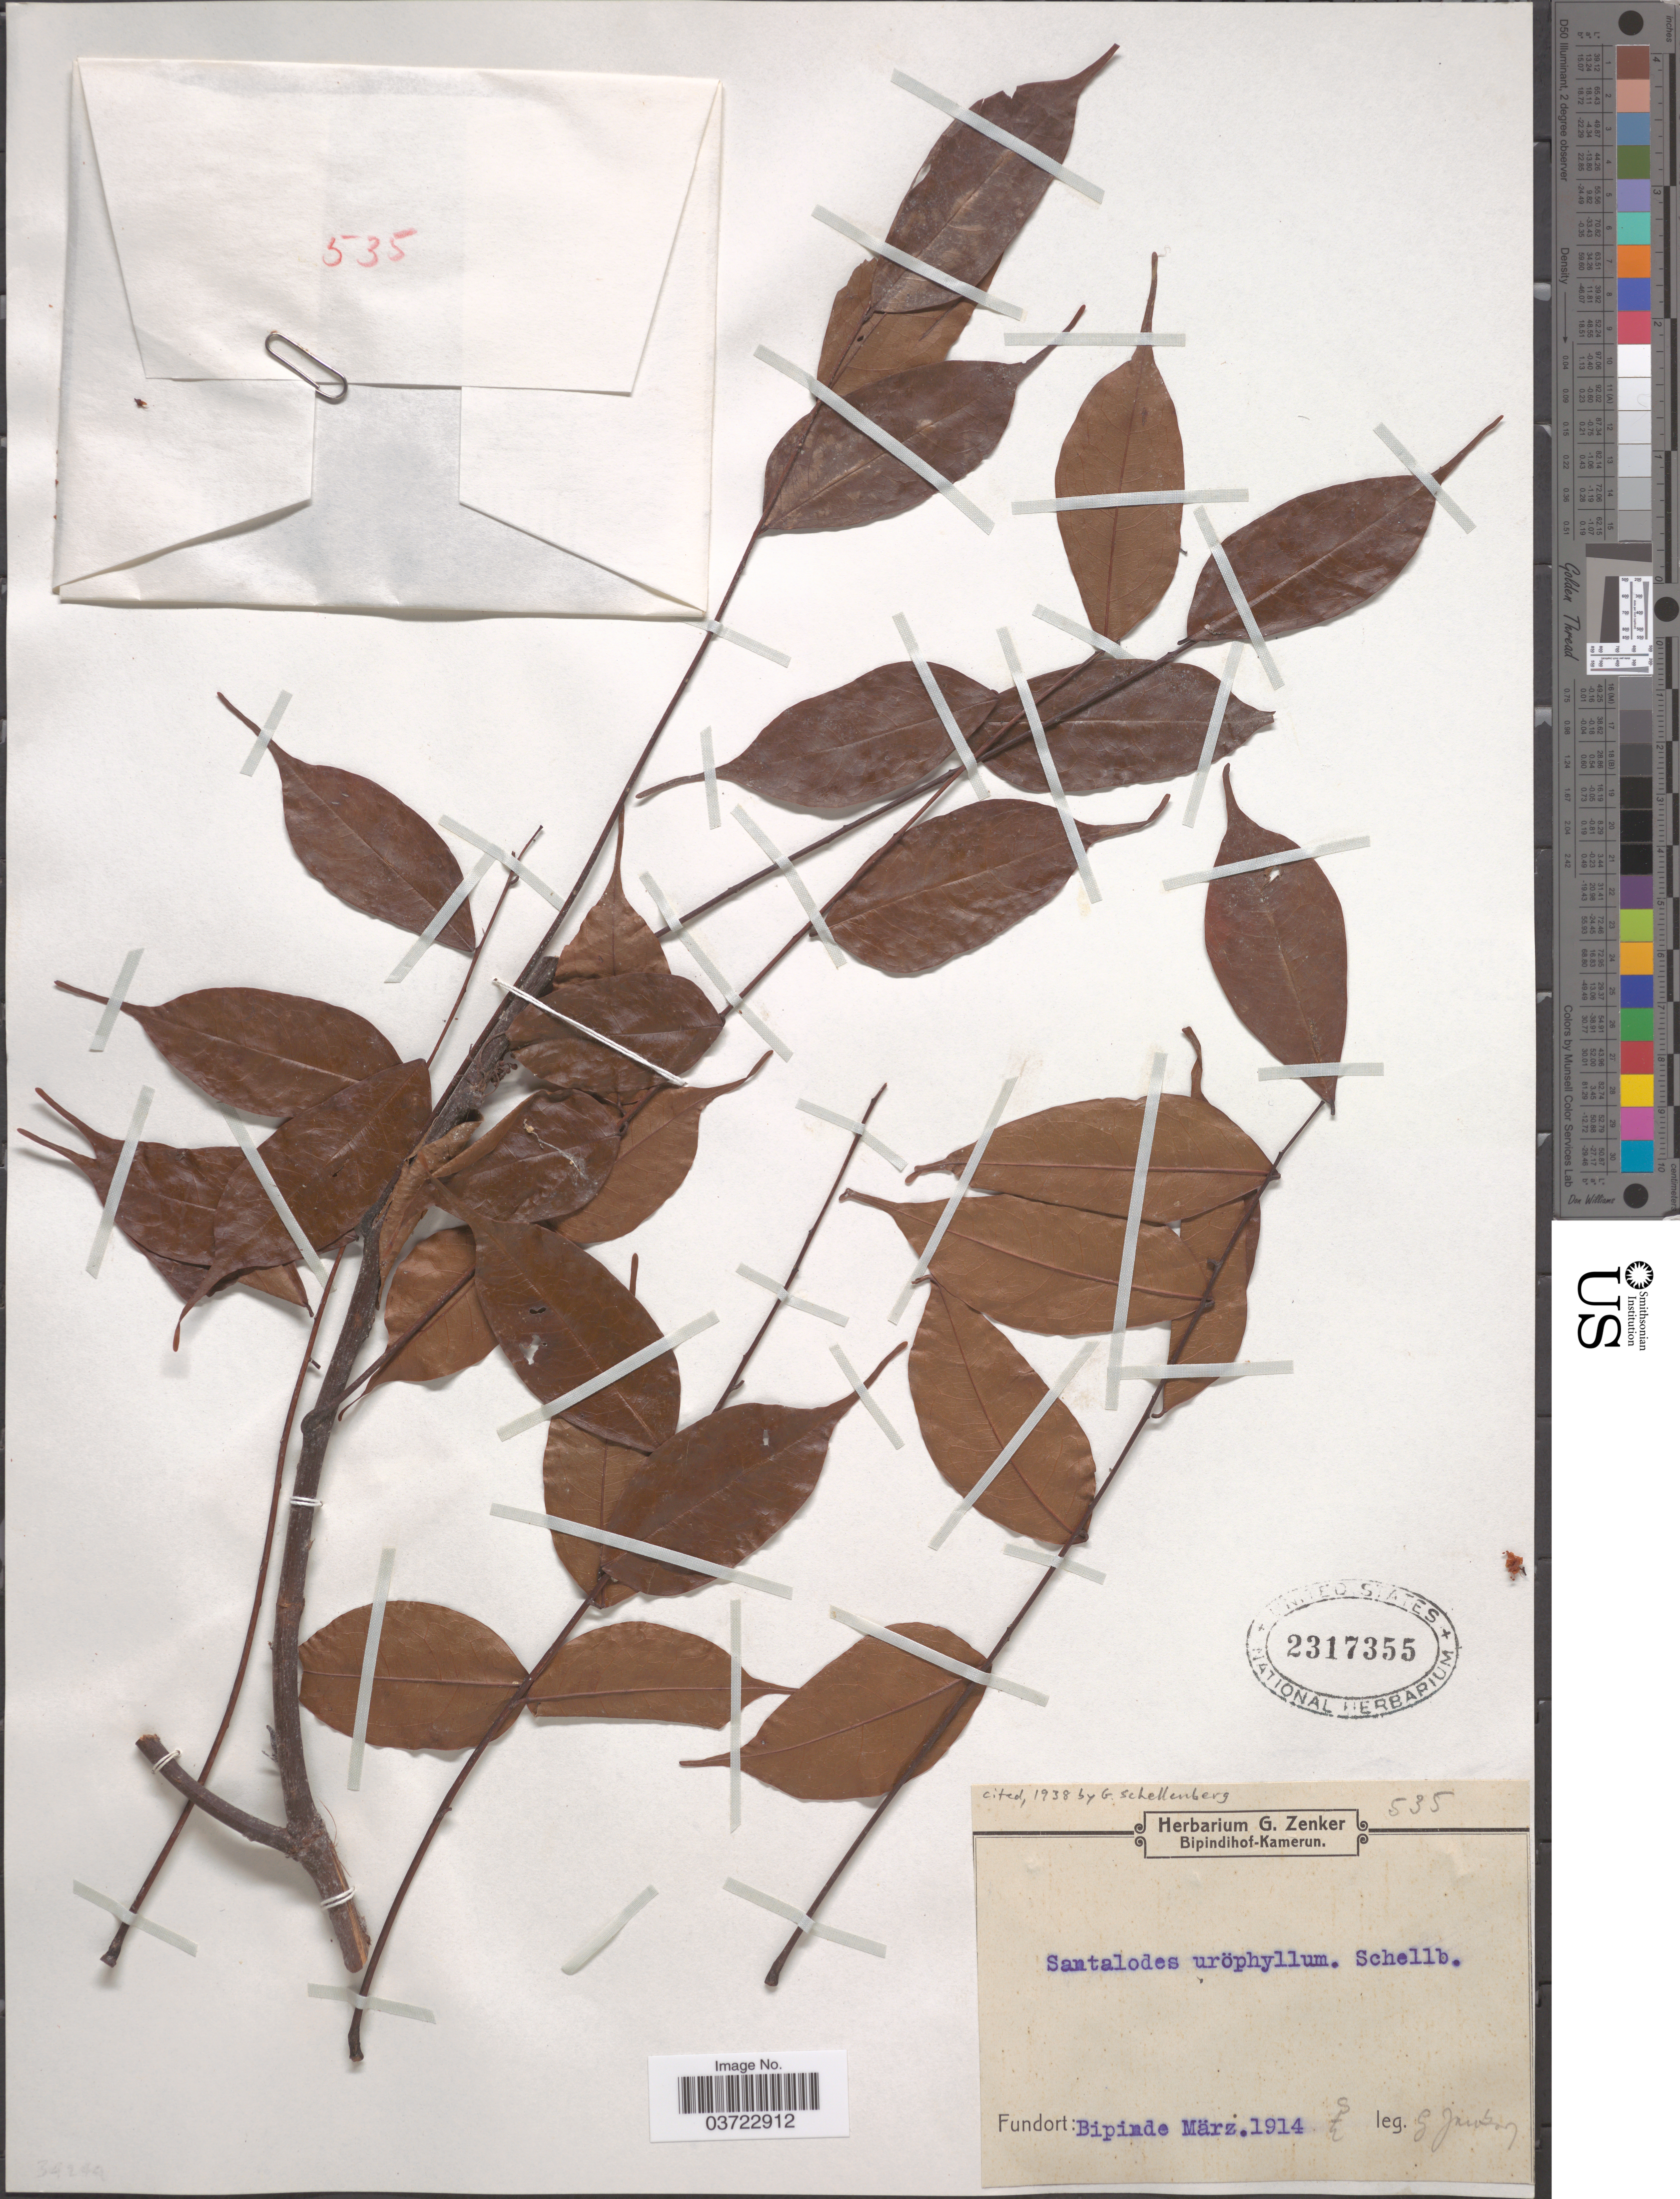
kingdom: Plantae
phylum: Tracheophyta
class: Magnoliopsida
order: Oxalidales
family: Connaraceae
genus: Rourea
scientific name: Rourea minor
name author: (Gaertn.) Leenh.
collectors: G. A. Zenker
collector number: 535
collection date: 1914-03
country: Cameroon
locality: Bipinde.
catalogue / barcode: US 2317355